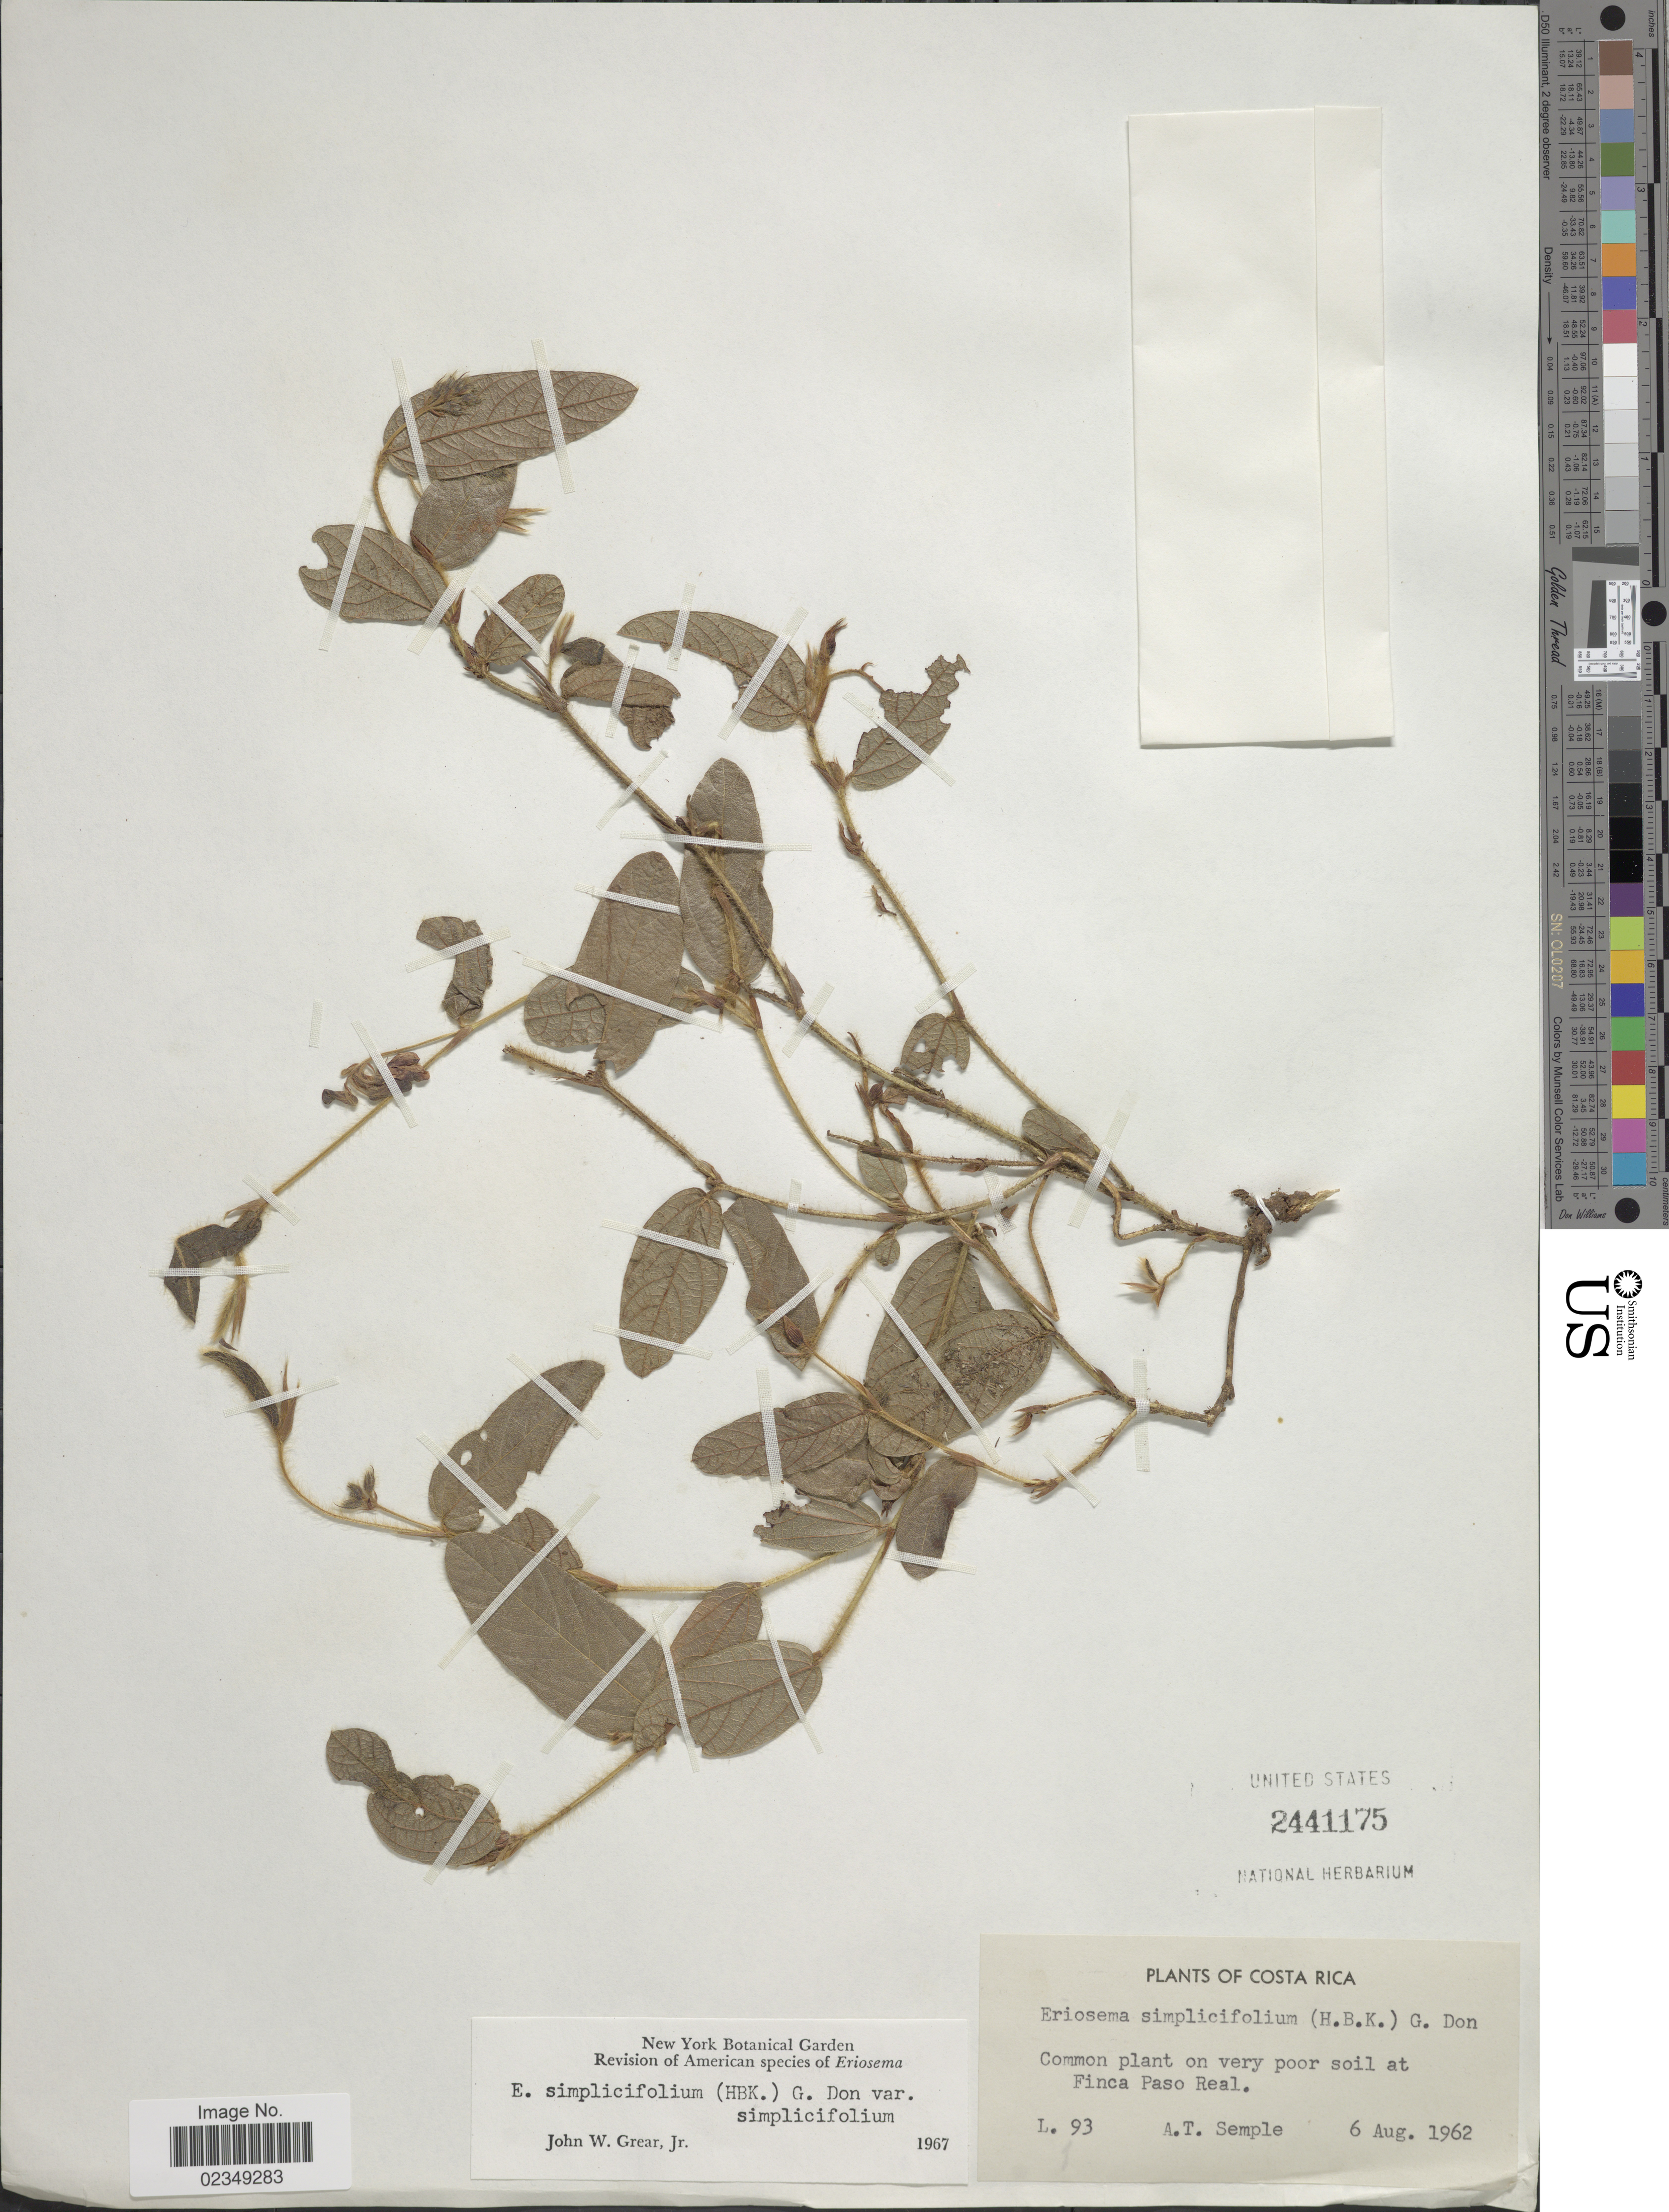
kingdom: Plantae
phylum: Tracheophyta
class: Magnoliopsida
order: Fabales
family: Fabaceae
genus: Eriosema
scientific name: Eriosema simplicifolium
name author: (Kunth) G. Don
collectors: A. Semple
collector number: L.93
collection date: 1962-08-06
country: Costa Rica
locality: Finca Paso Real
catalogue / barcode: US 2441175